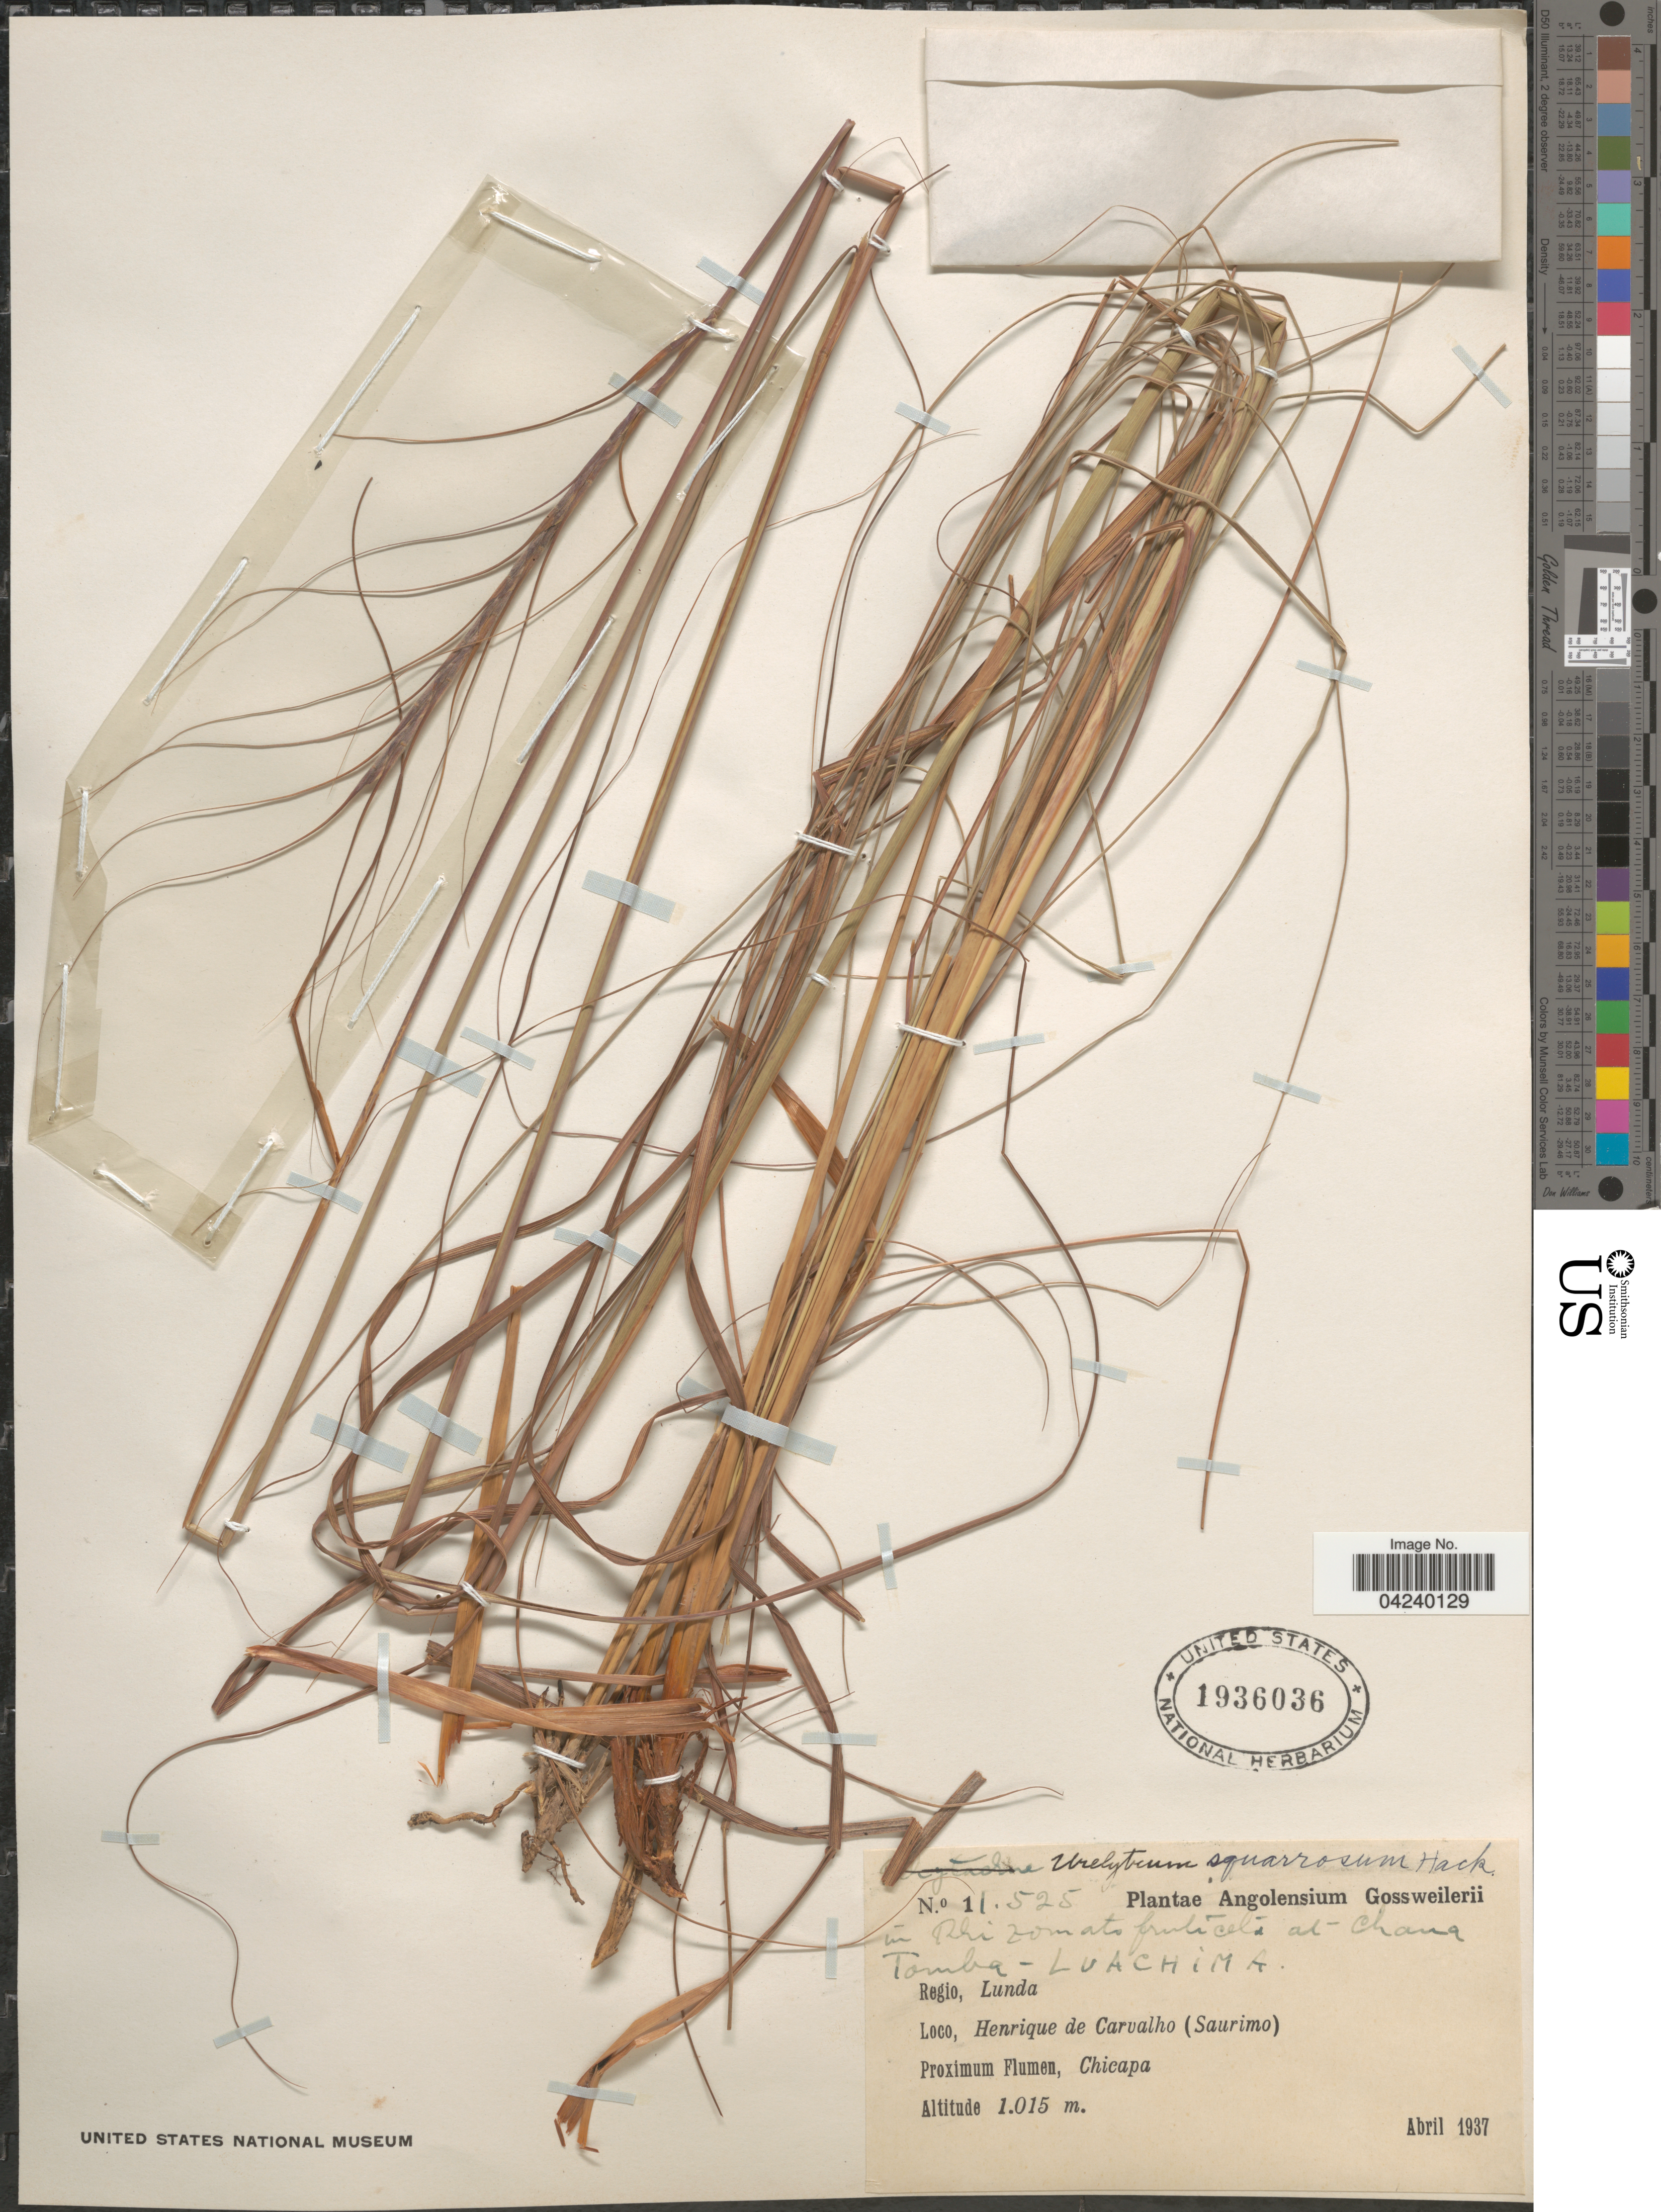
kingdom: Plantae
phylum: Tracheophyta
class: Liliopsida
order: Poales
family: Poaceae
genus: Urelytrum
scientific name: Urelytrum agropyroides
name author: (Hack.) Hack.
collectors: -. Gossweiler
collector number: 11525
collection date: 1937-04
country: Angola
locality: At Chana Tomba - Luachima. Regio, Lunda. Henrique de Carvalho (Saurimo). Proximum Flumen, Chicapa.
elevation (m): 1015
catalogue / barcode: US 1936036